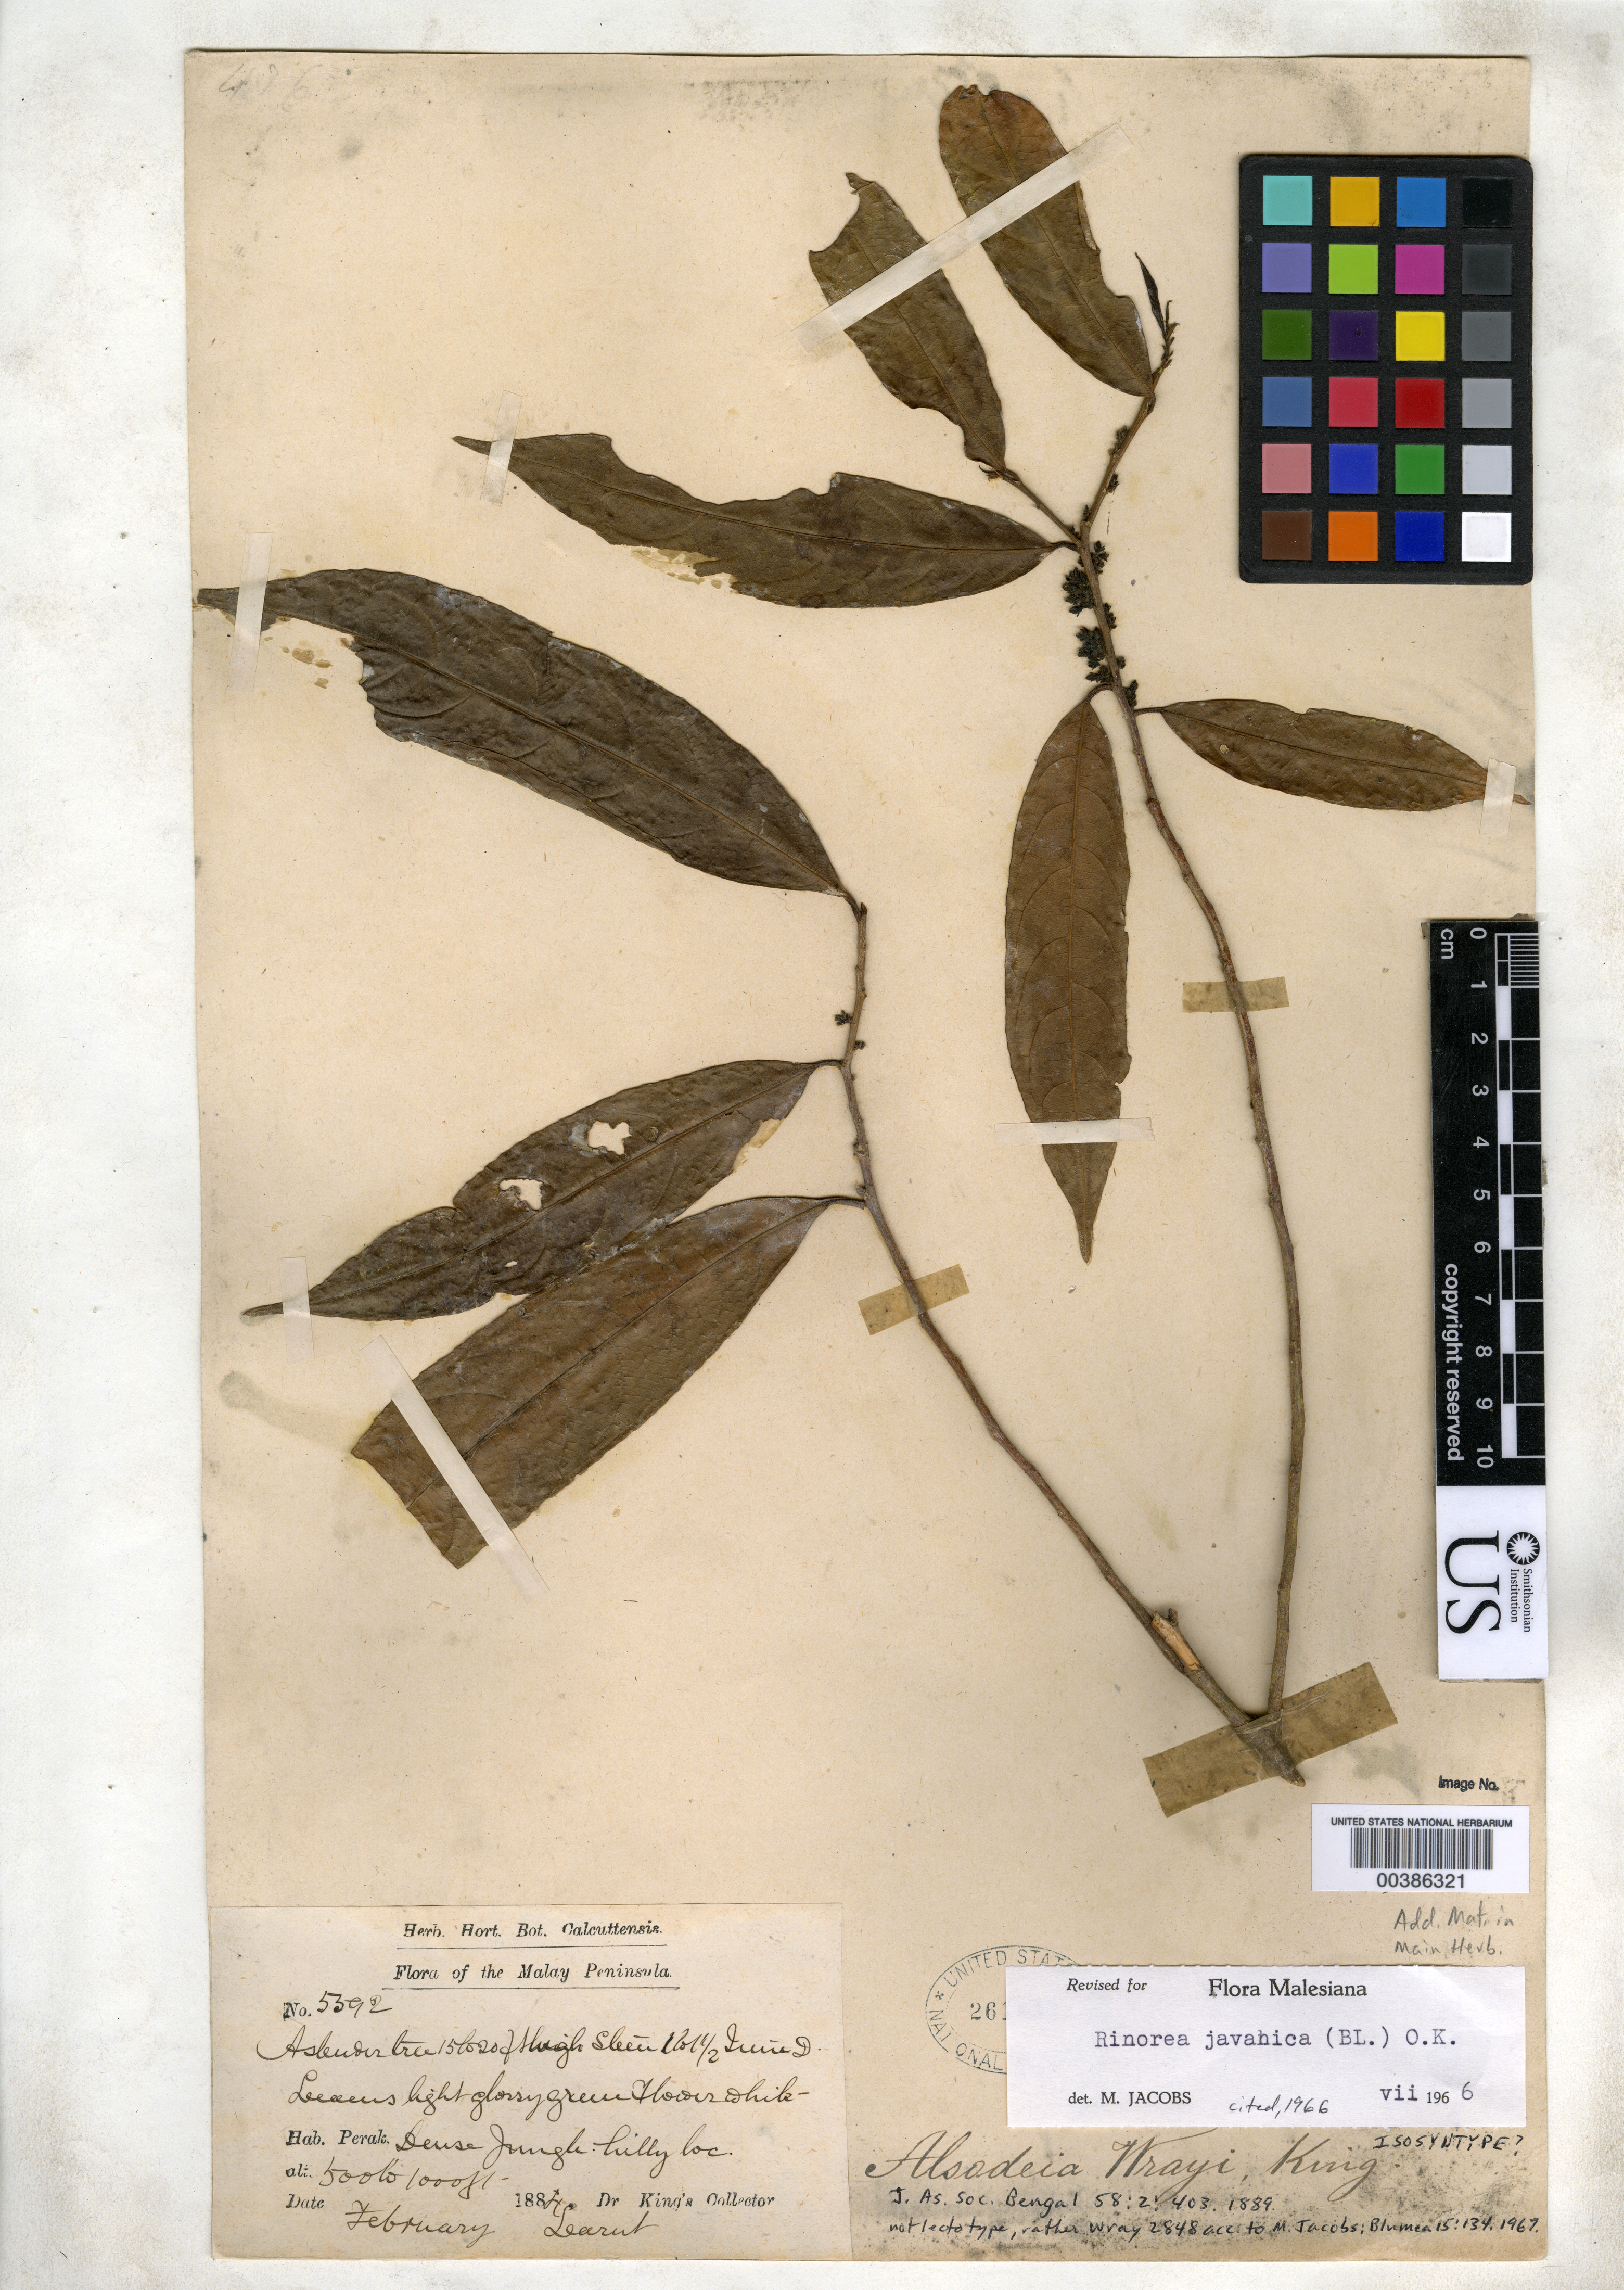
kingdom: Plantae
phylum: Tracheophyta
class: Magnoliopsida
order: Malpighiales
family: Violaceae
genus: Alsodeia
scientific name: Alsodeia wrayi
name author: King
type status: Syntype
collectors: H. Kunstler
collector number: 5592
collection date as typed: Feb 1884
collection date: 1884-02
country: Malaysia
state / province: Perak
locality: Larut. [Malay Peninsula]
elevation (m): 152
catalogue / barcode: US 261835